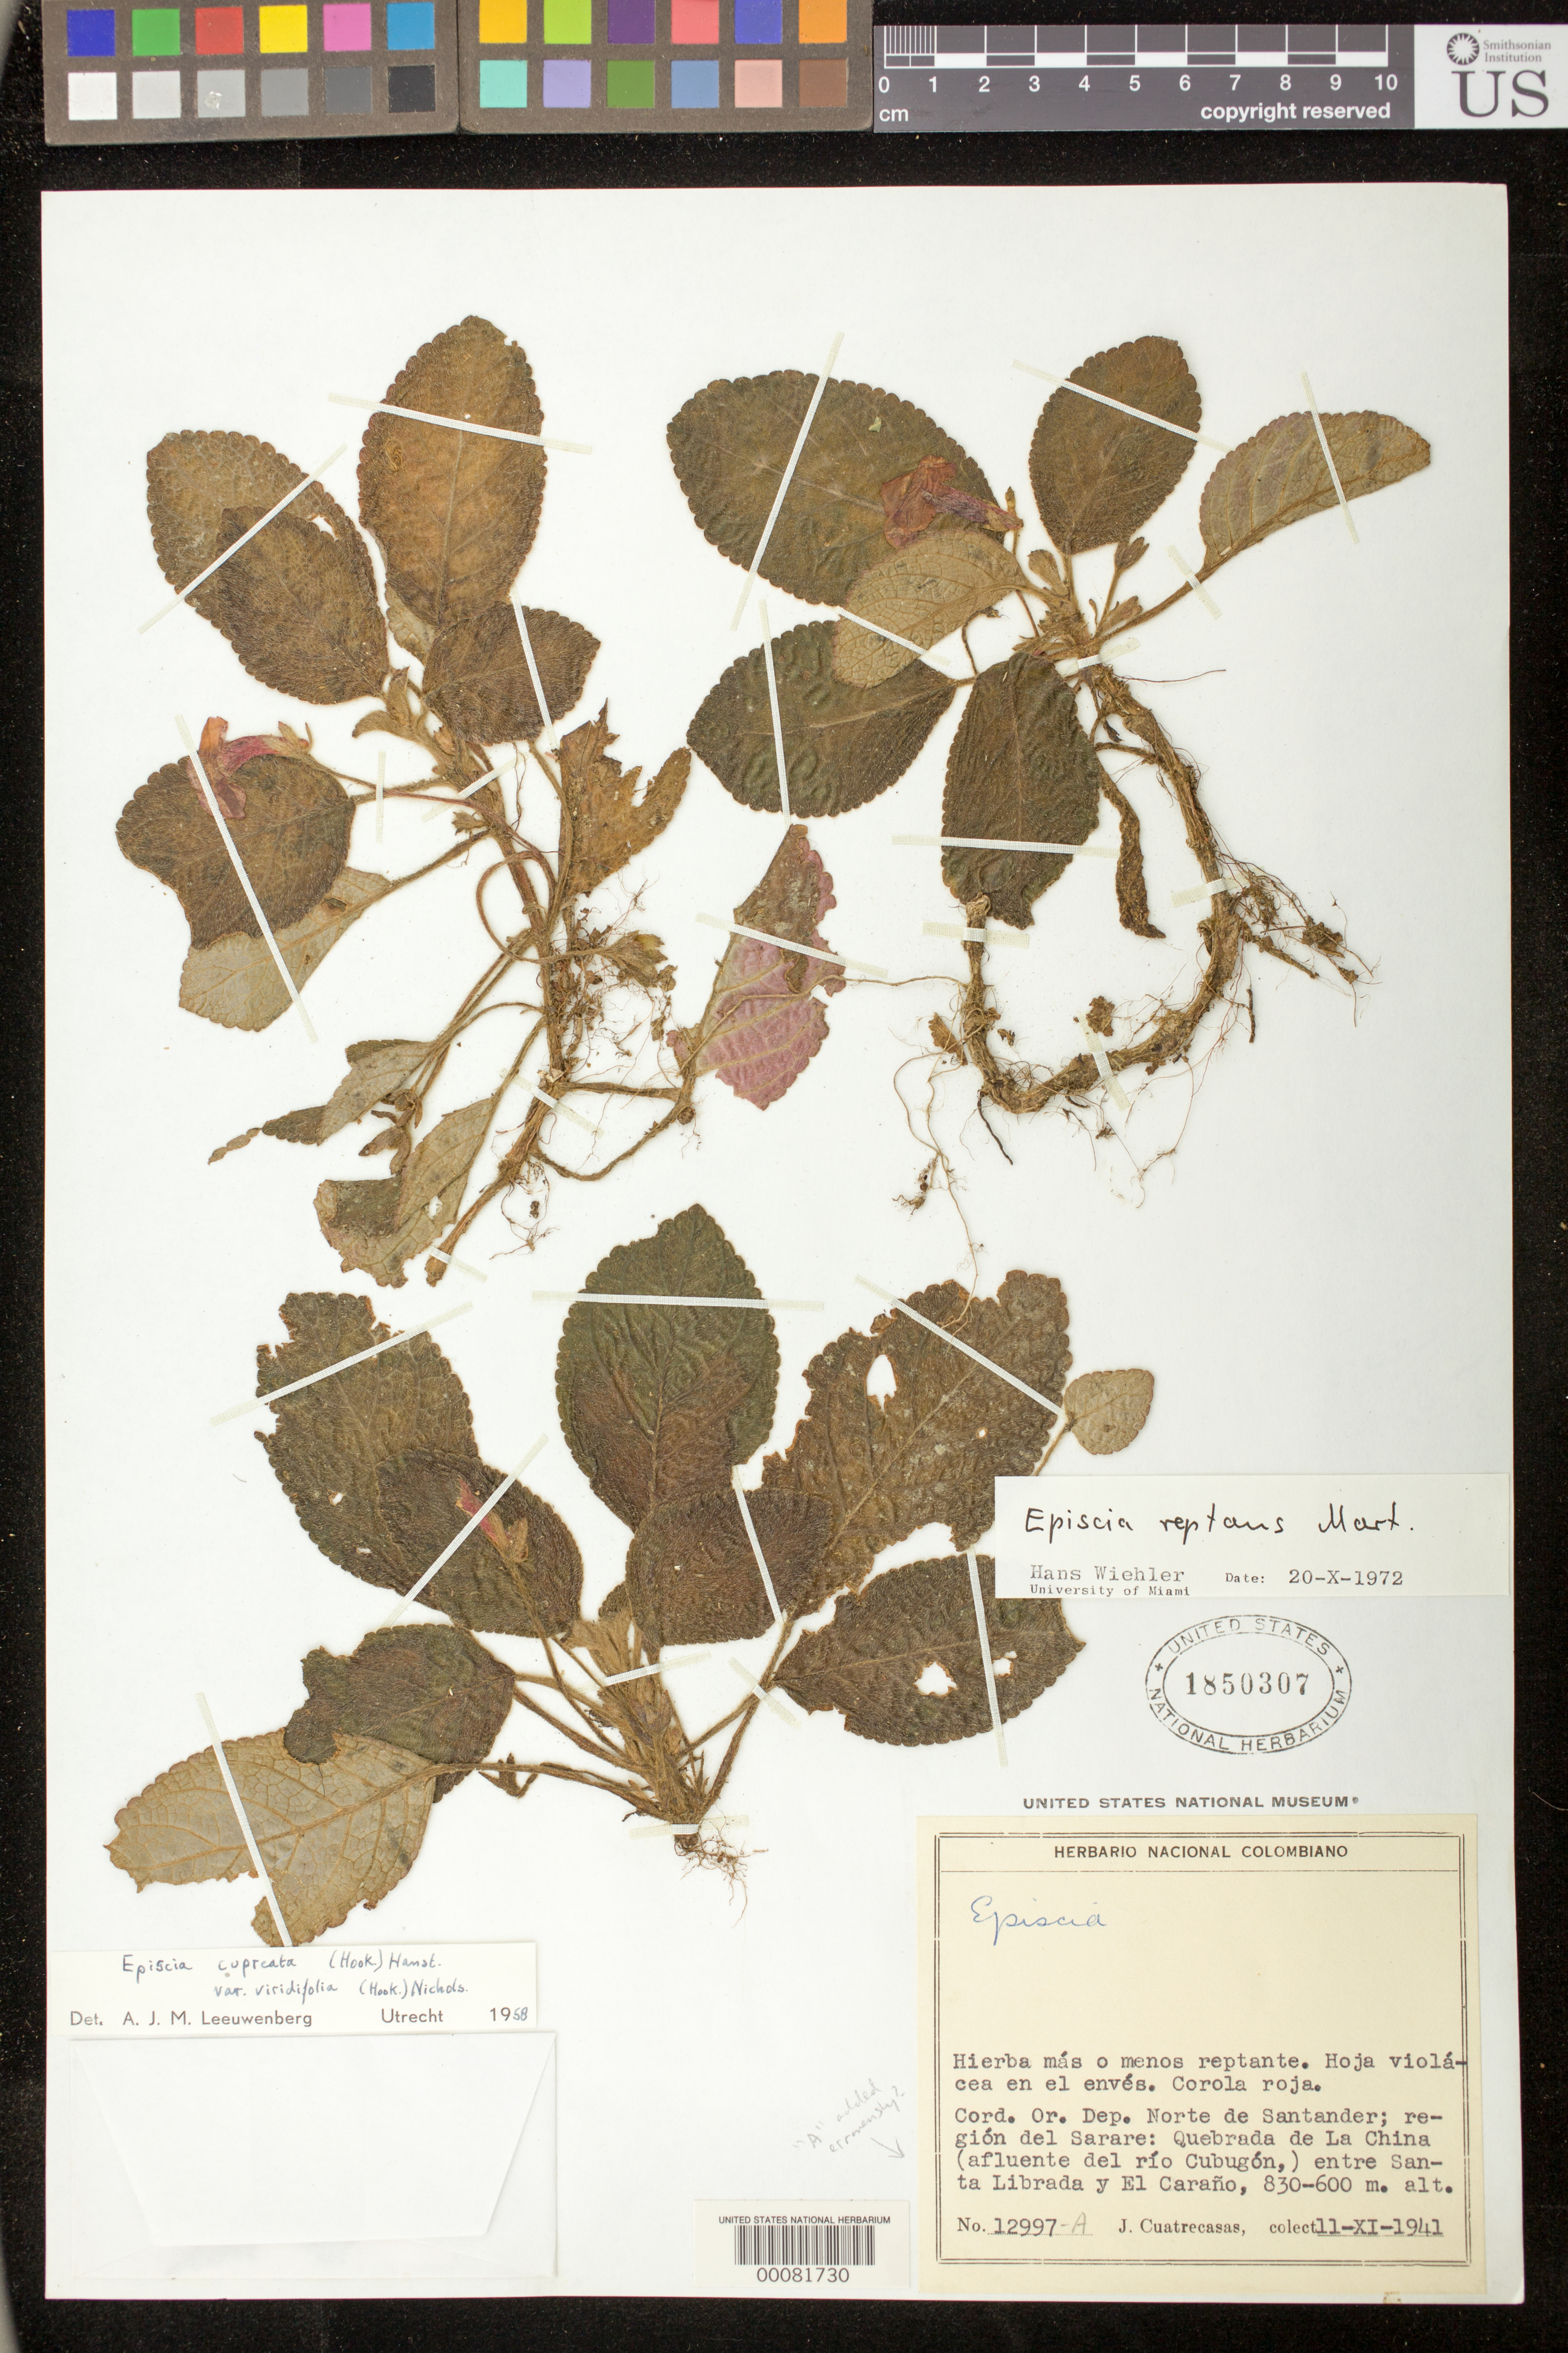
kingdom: Plantae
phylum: Tracheophyta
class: Magnoliopsida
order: Lamiales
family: Gesneriaceae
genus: Episcia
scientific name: Episcia reptans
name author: Mart.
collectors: J. Cuatrecasas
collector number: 12997 -A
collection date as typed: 11 Nov 1941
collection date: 1941-11-11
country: Colombia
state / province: Norte de Santander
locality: Cordillera Oriental, región del Sarare, Quebrada de la China (afluente del río Cubugón), entre Santa Librada y El Caraño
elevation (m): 600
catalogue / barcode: US 1850307